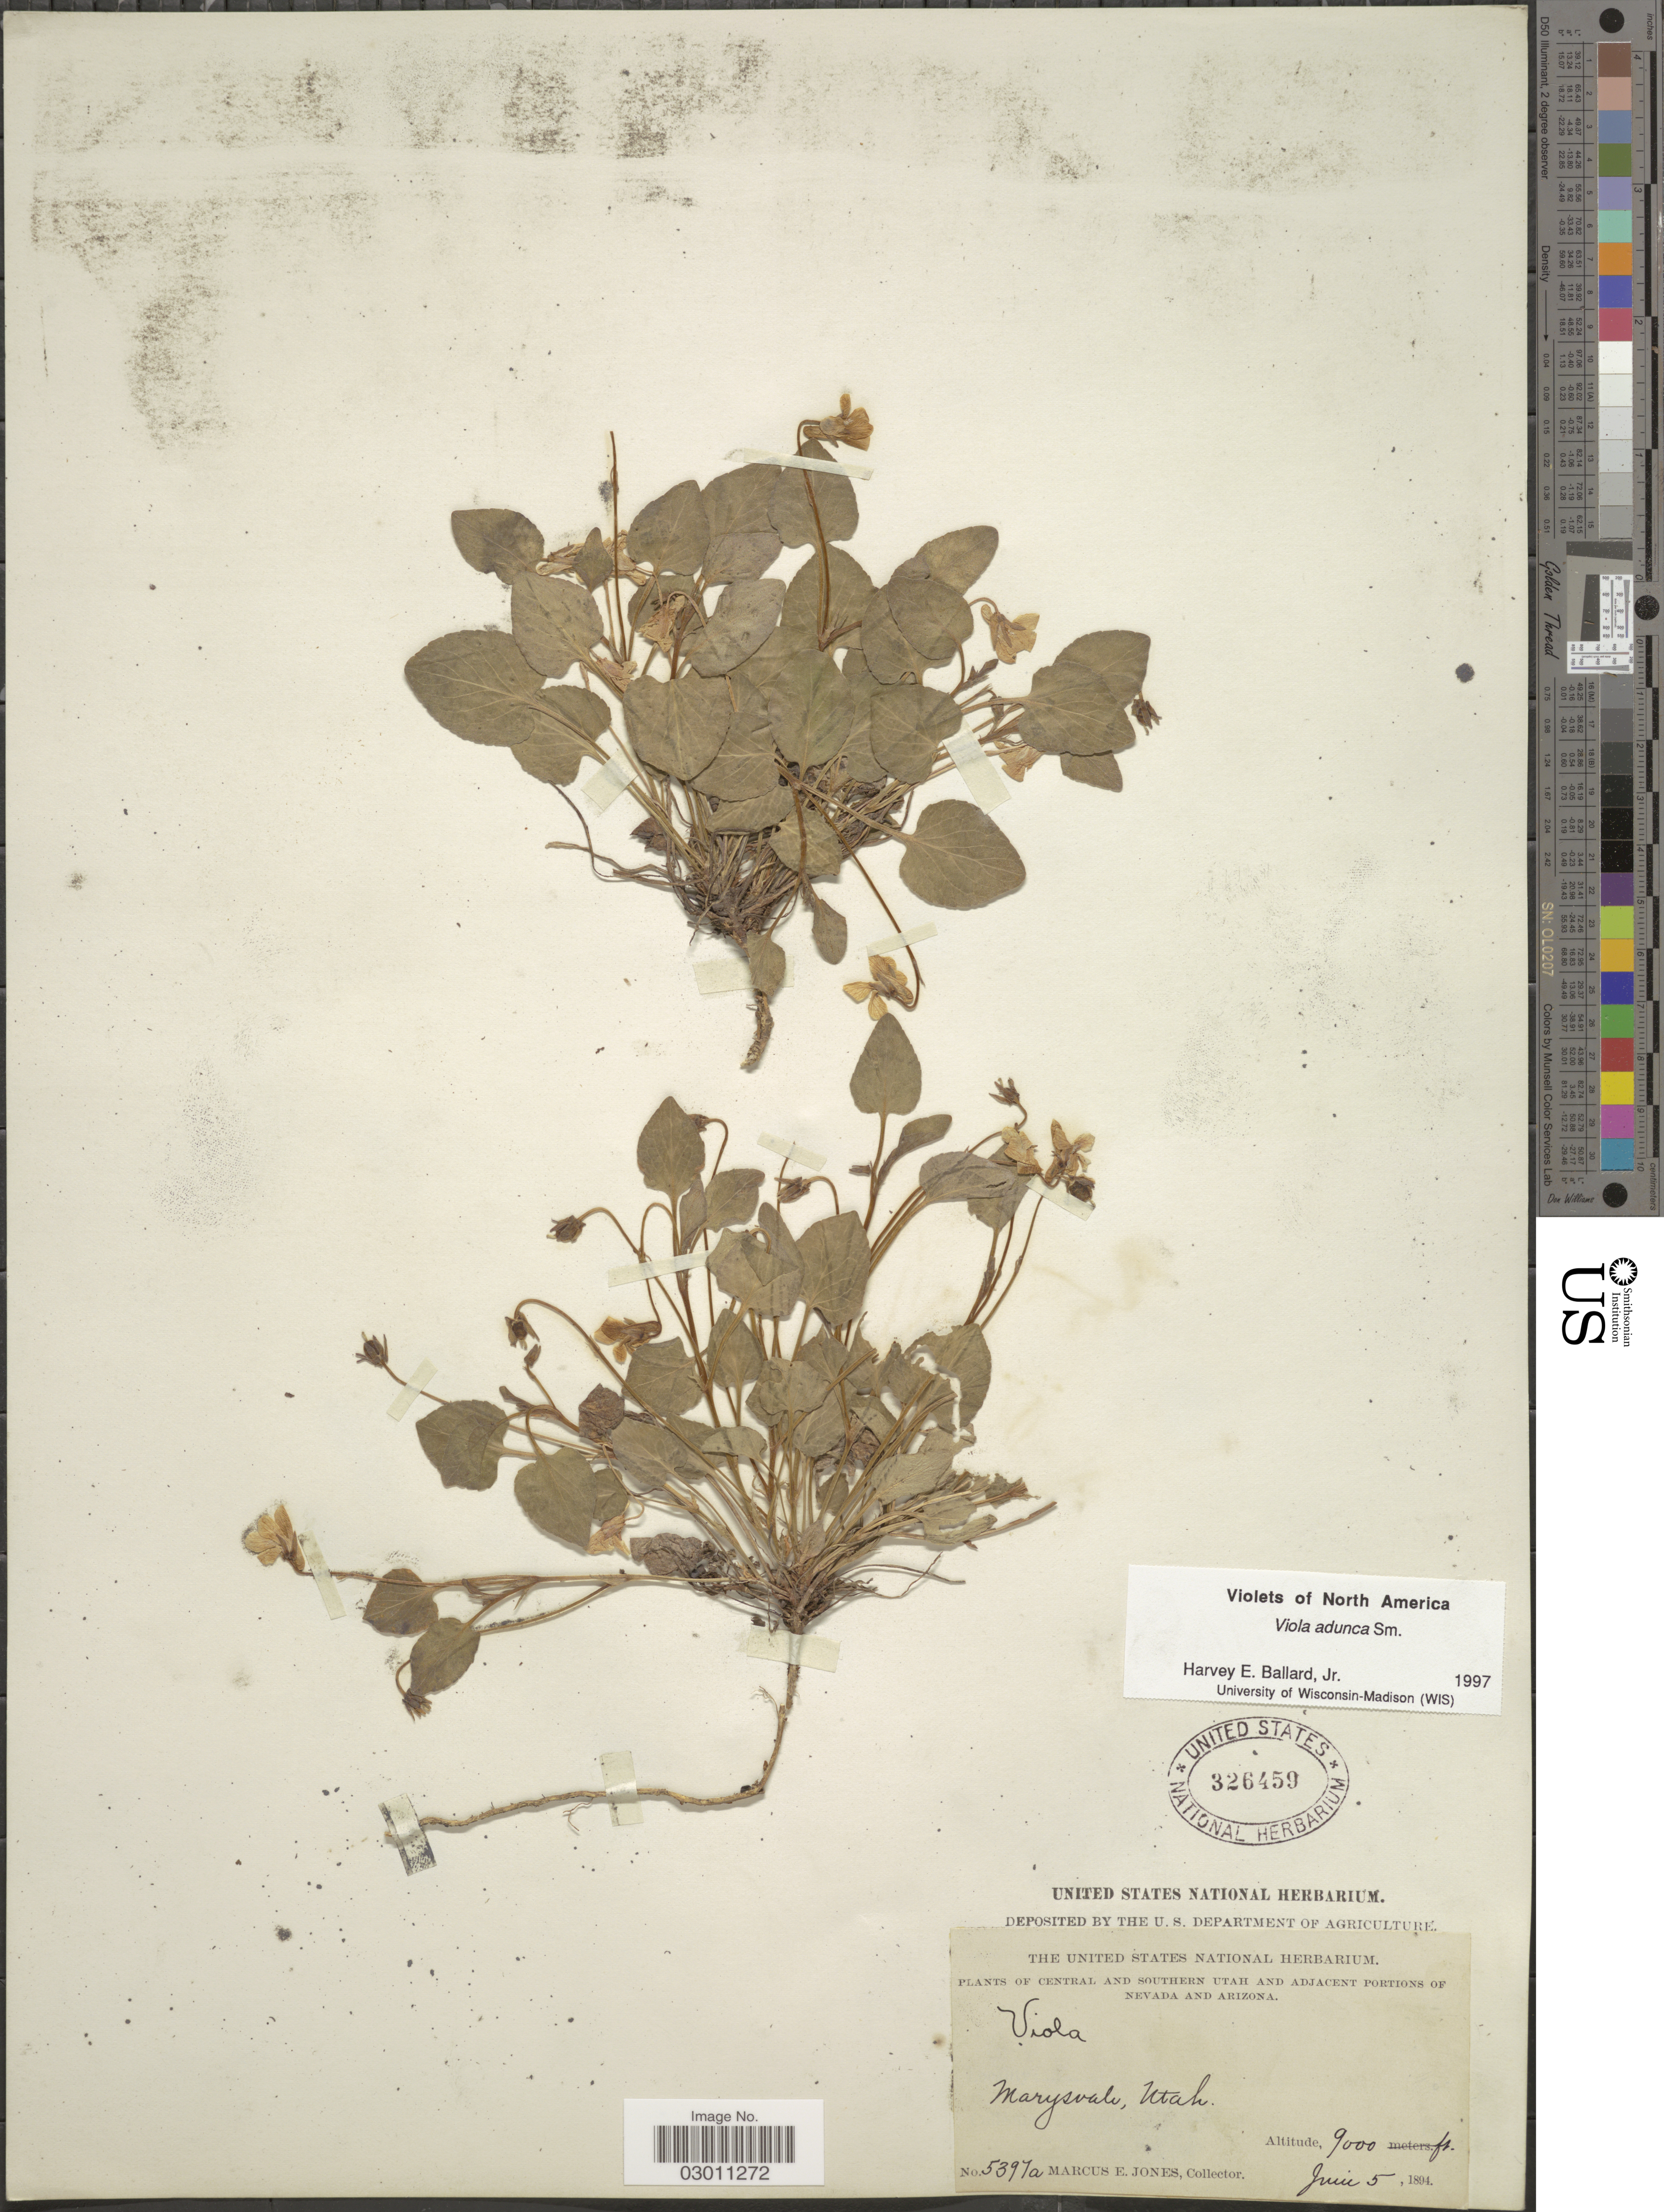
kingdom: Plantae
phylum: Tracheophyta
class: Magnoliopsida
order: Malpighiales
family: Violaceae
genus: Viola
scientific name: Viola adunca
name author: Sm.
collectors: M. E. Jones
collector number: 5397a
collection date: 1894-06-05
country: United States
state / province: Utah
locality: Central and Southern Utah. Marysvale.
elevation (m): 2743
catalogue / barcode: US 326459